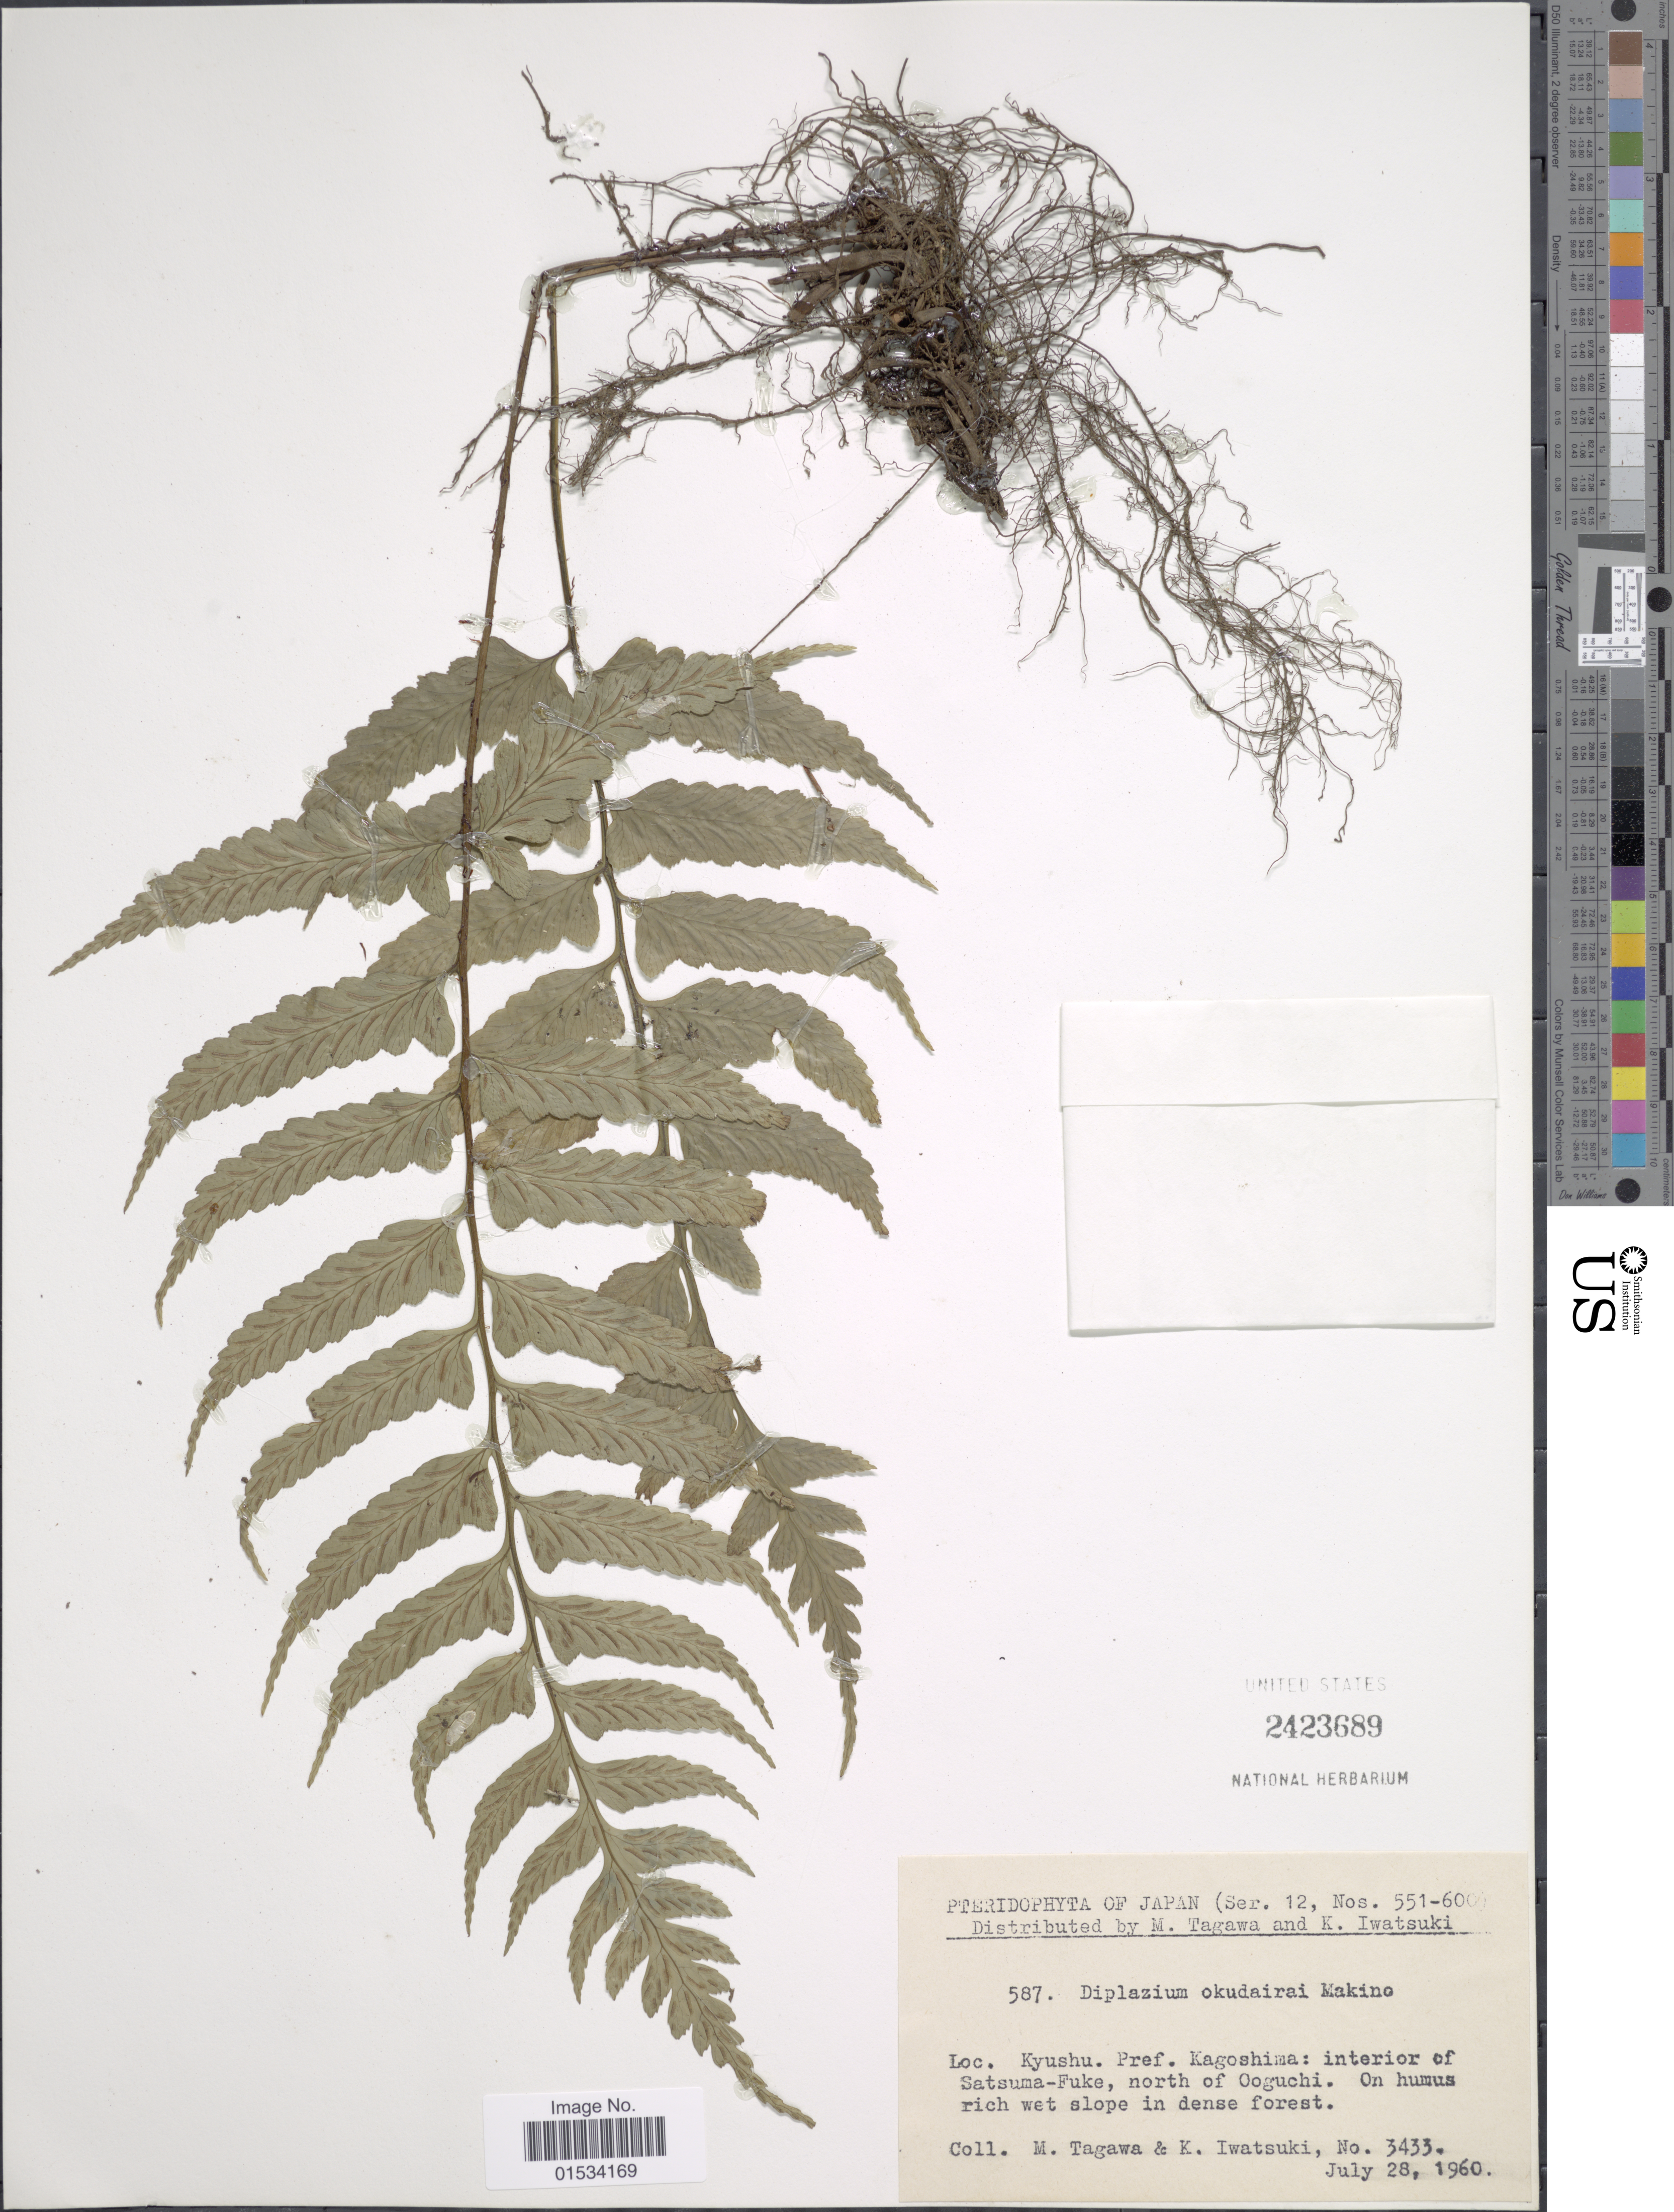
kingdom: Plantae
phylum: Tracheophyta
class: Polypodiopsida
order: Polypodiales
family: Athyriaceae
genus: Diplazium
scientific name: Diplazium okudairai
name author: Makino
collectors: M. Tagawa & K. Iwatsuki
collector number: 3433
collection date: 1960-07-28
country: Japan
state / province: Kagosima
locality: Kyushu: interior of Satsuma-Fuke, north of Ooguchi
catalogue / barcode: US 2423689